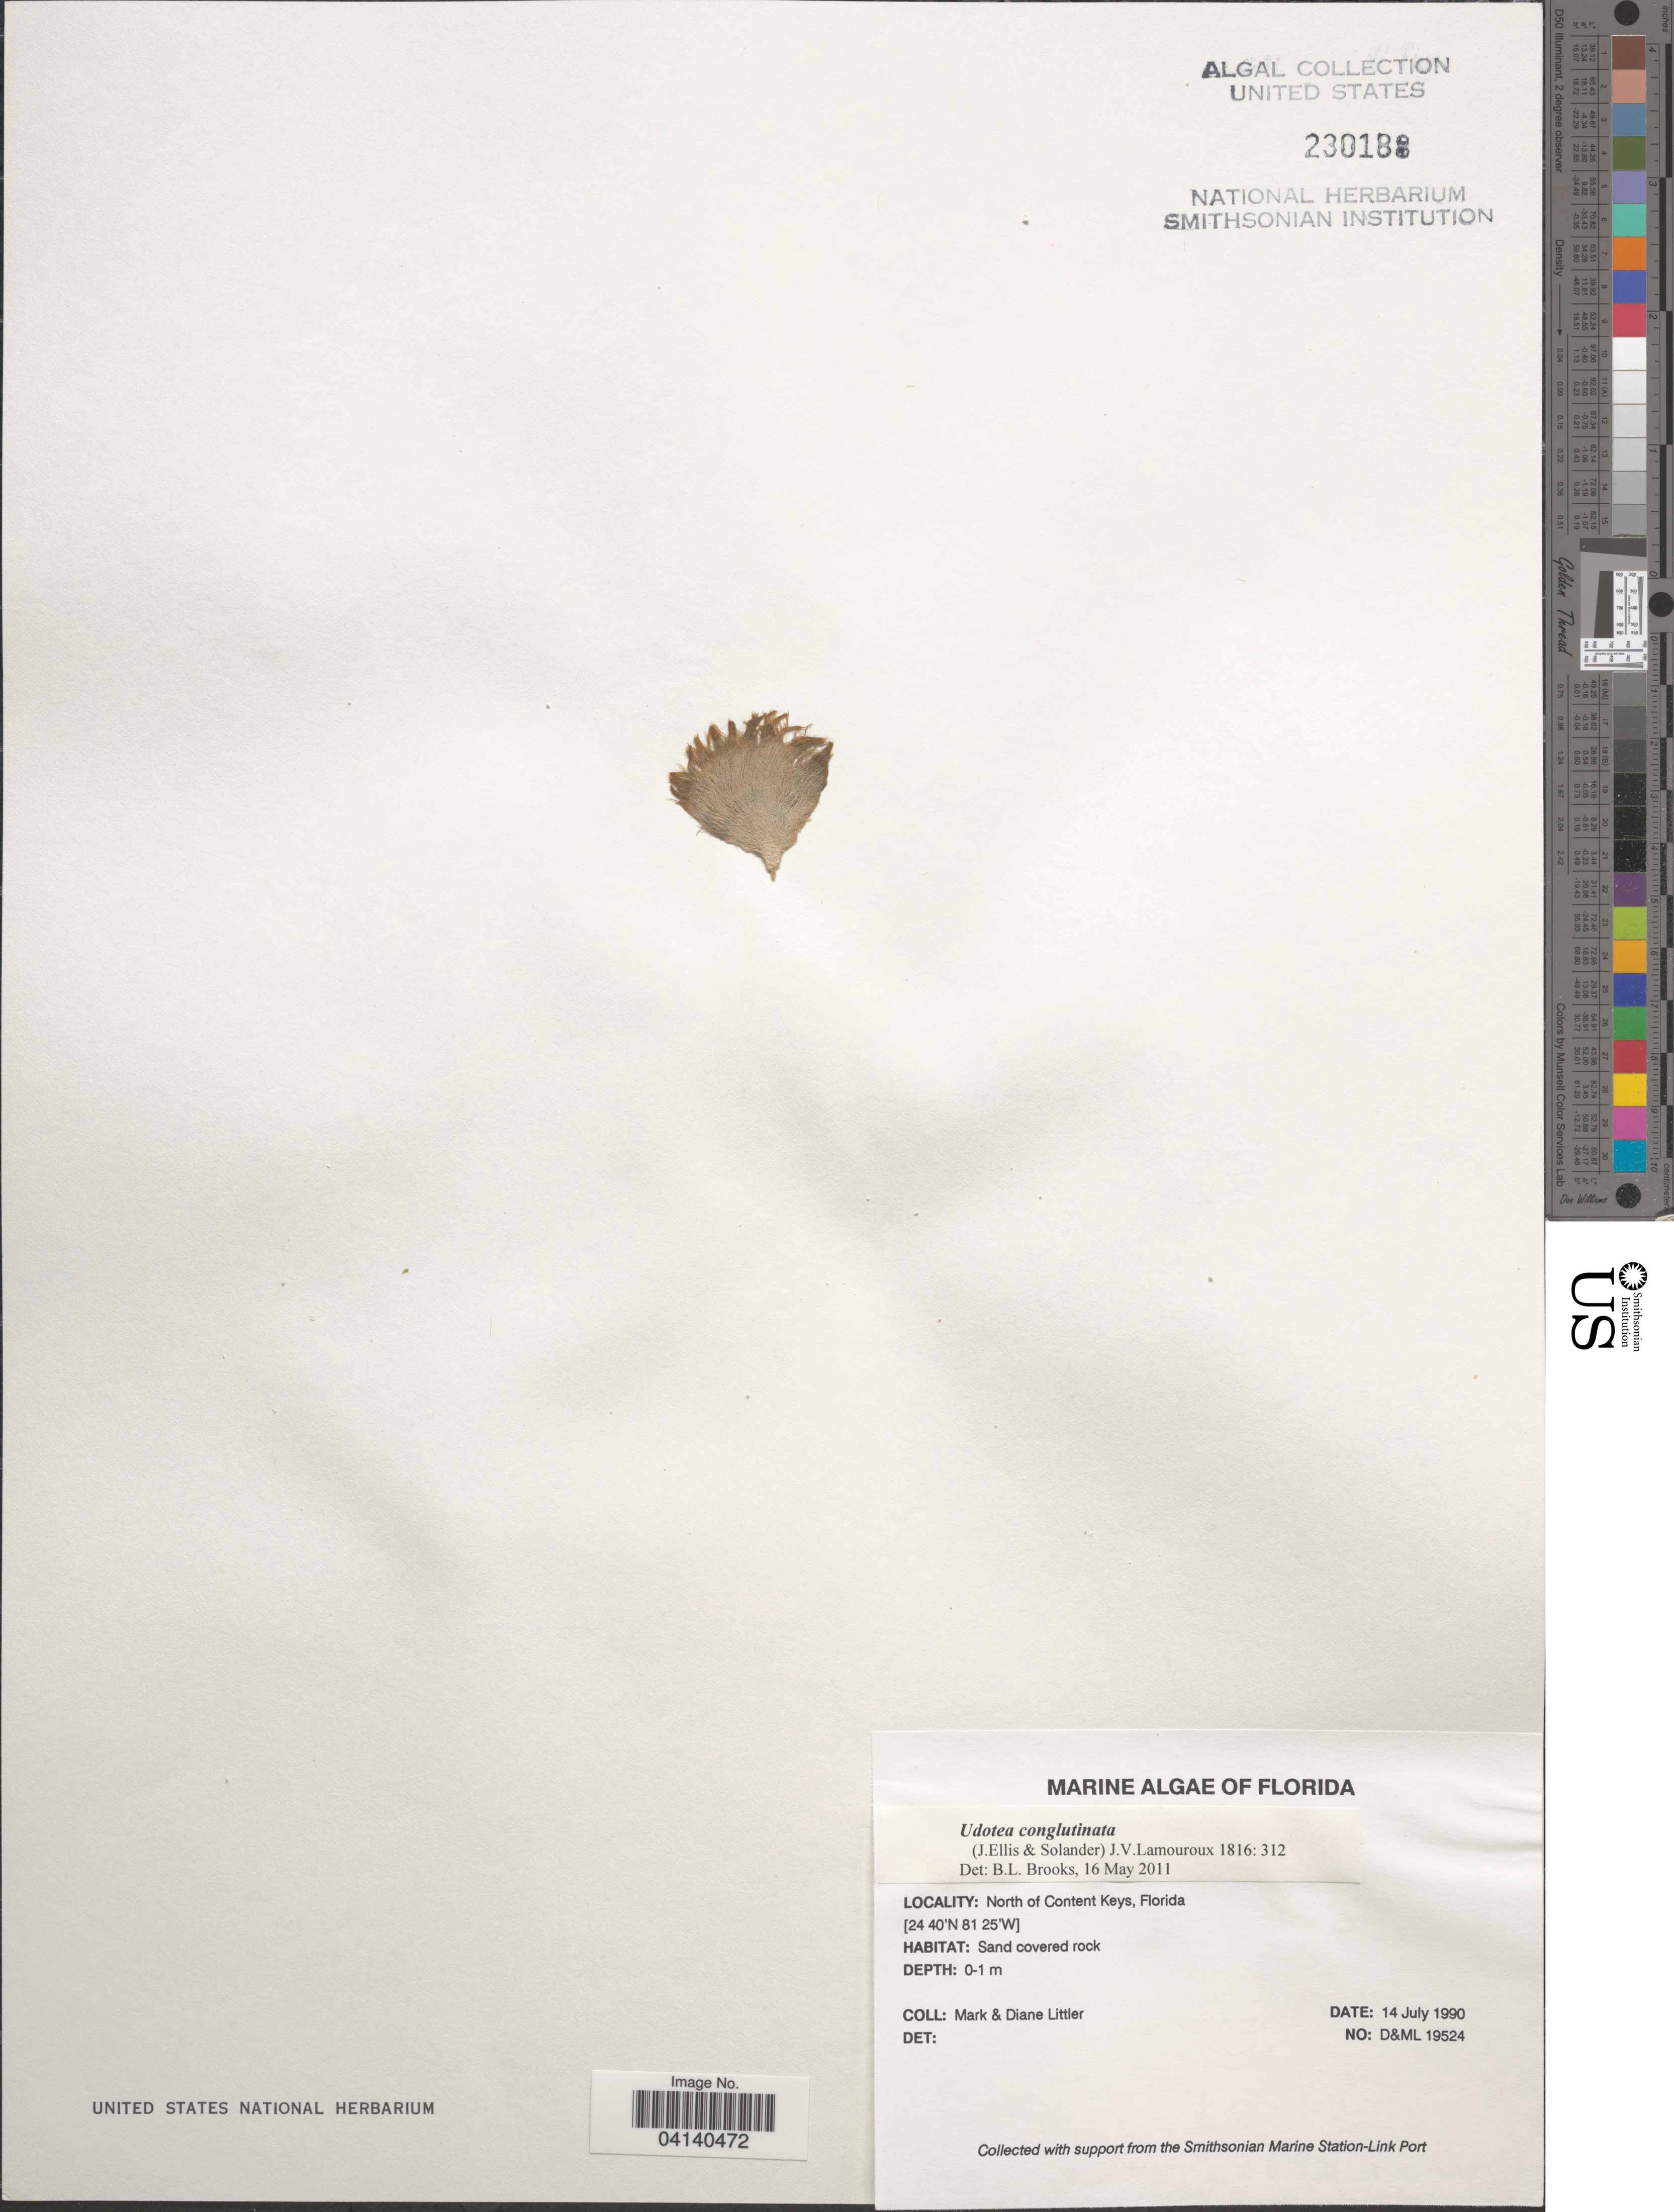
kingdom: Plantae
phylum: Chlorophyta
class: Ulvophyceae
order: Bryopsidales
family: Udoteaceae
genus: Udotea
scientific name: Udotea conglutinata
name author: (Ellis & Sol.) J.V.Lamouroux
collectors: M. M. Littler & D. S. Littler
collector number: D&ML19524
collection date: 1990-07-14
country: United States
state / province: Florida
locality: North of Content Keys.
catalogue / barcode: US 230188